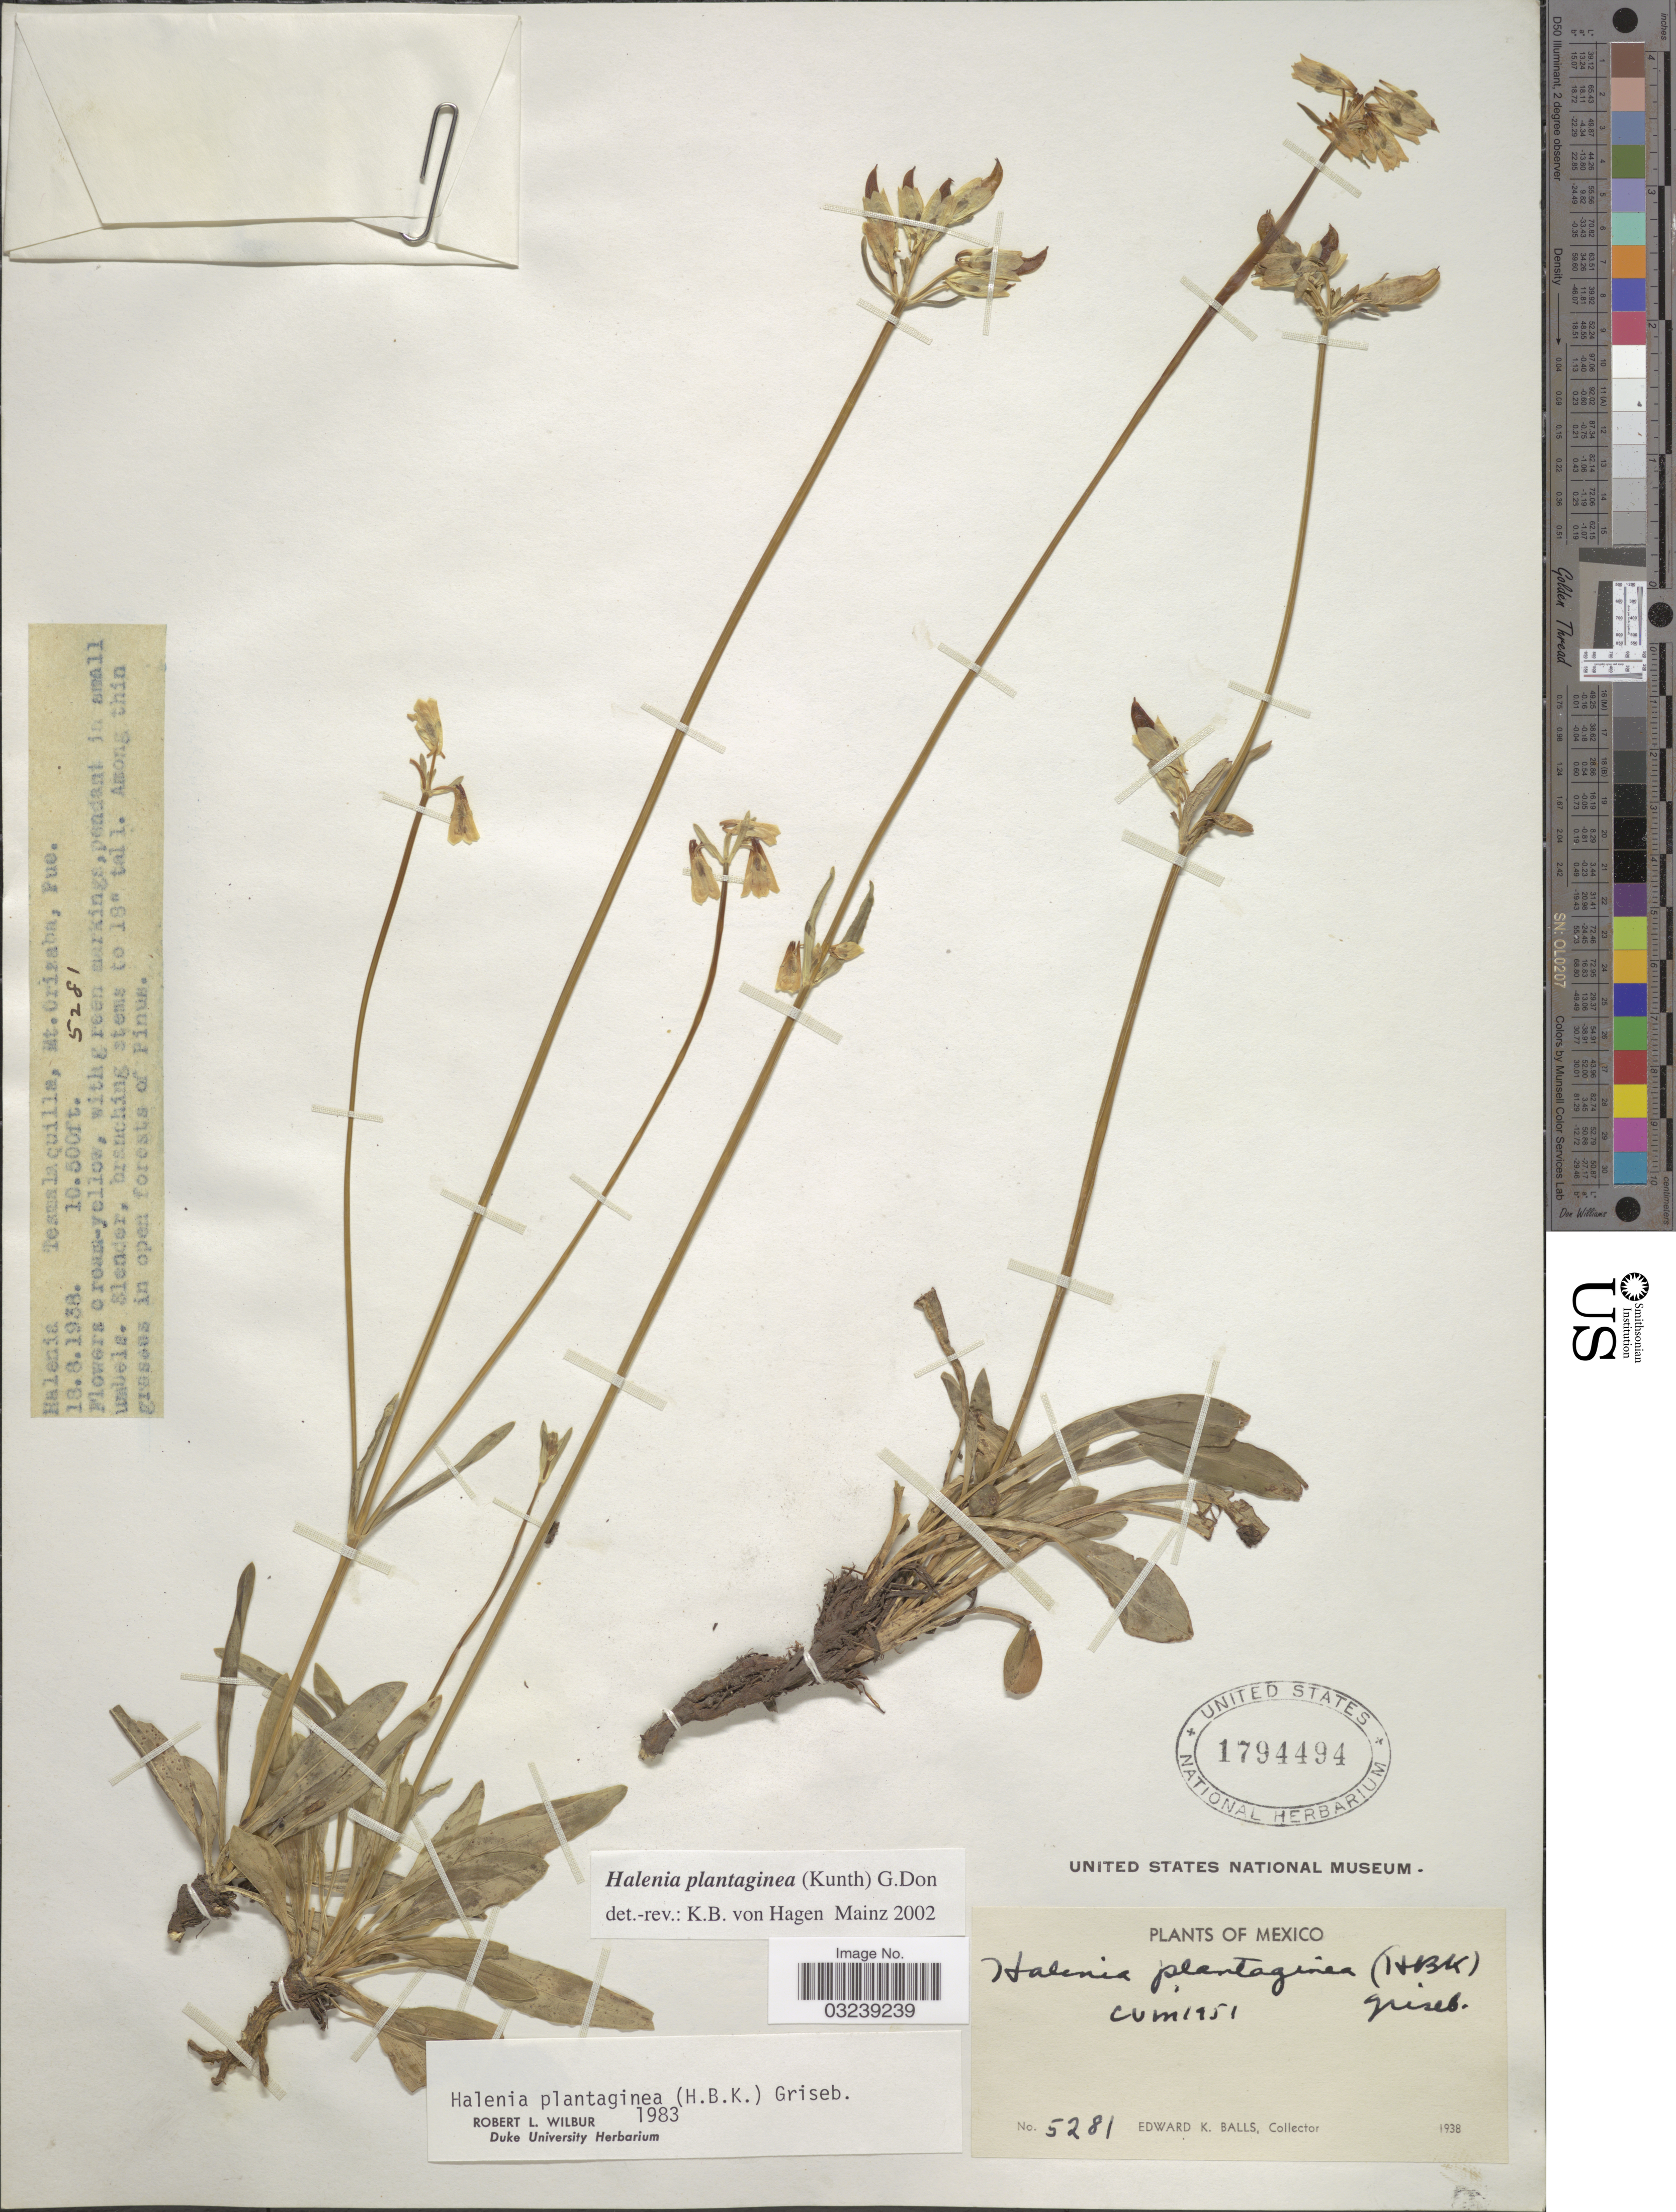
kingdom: Plantae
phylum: Tracheophyta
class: Magnoliopsida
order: Gentianales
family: Gentianaceae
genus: Halenia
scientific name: Halenia plantaginea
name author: (Kunth) G. Don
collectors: E. K. Balls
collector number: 5281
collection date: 1938-08-18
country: Mexico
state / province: Puebla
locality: Tesmalaquilla, Mt. Orizaba.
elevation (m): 3200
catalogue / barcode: US 1794494